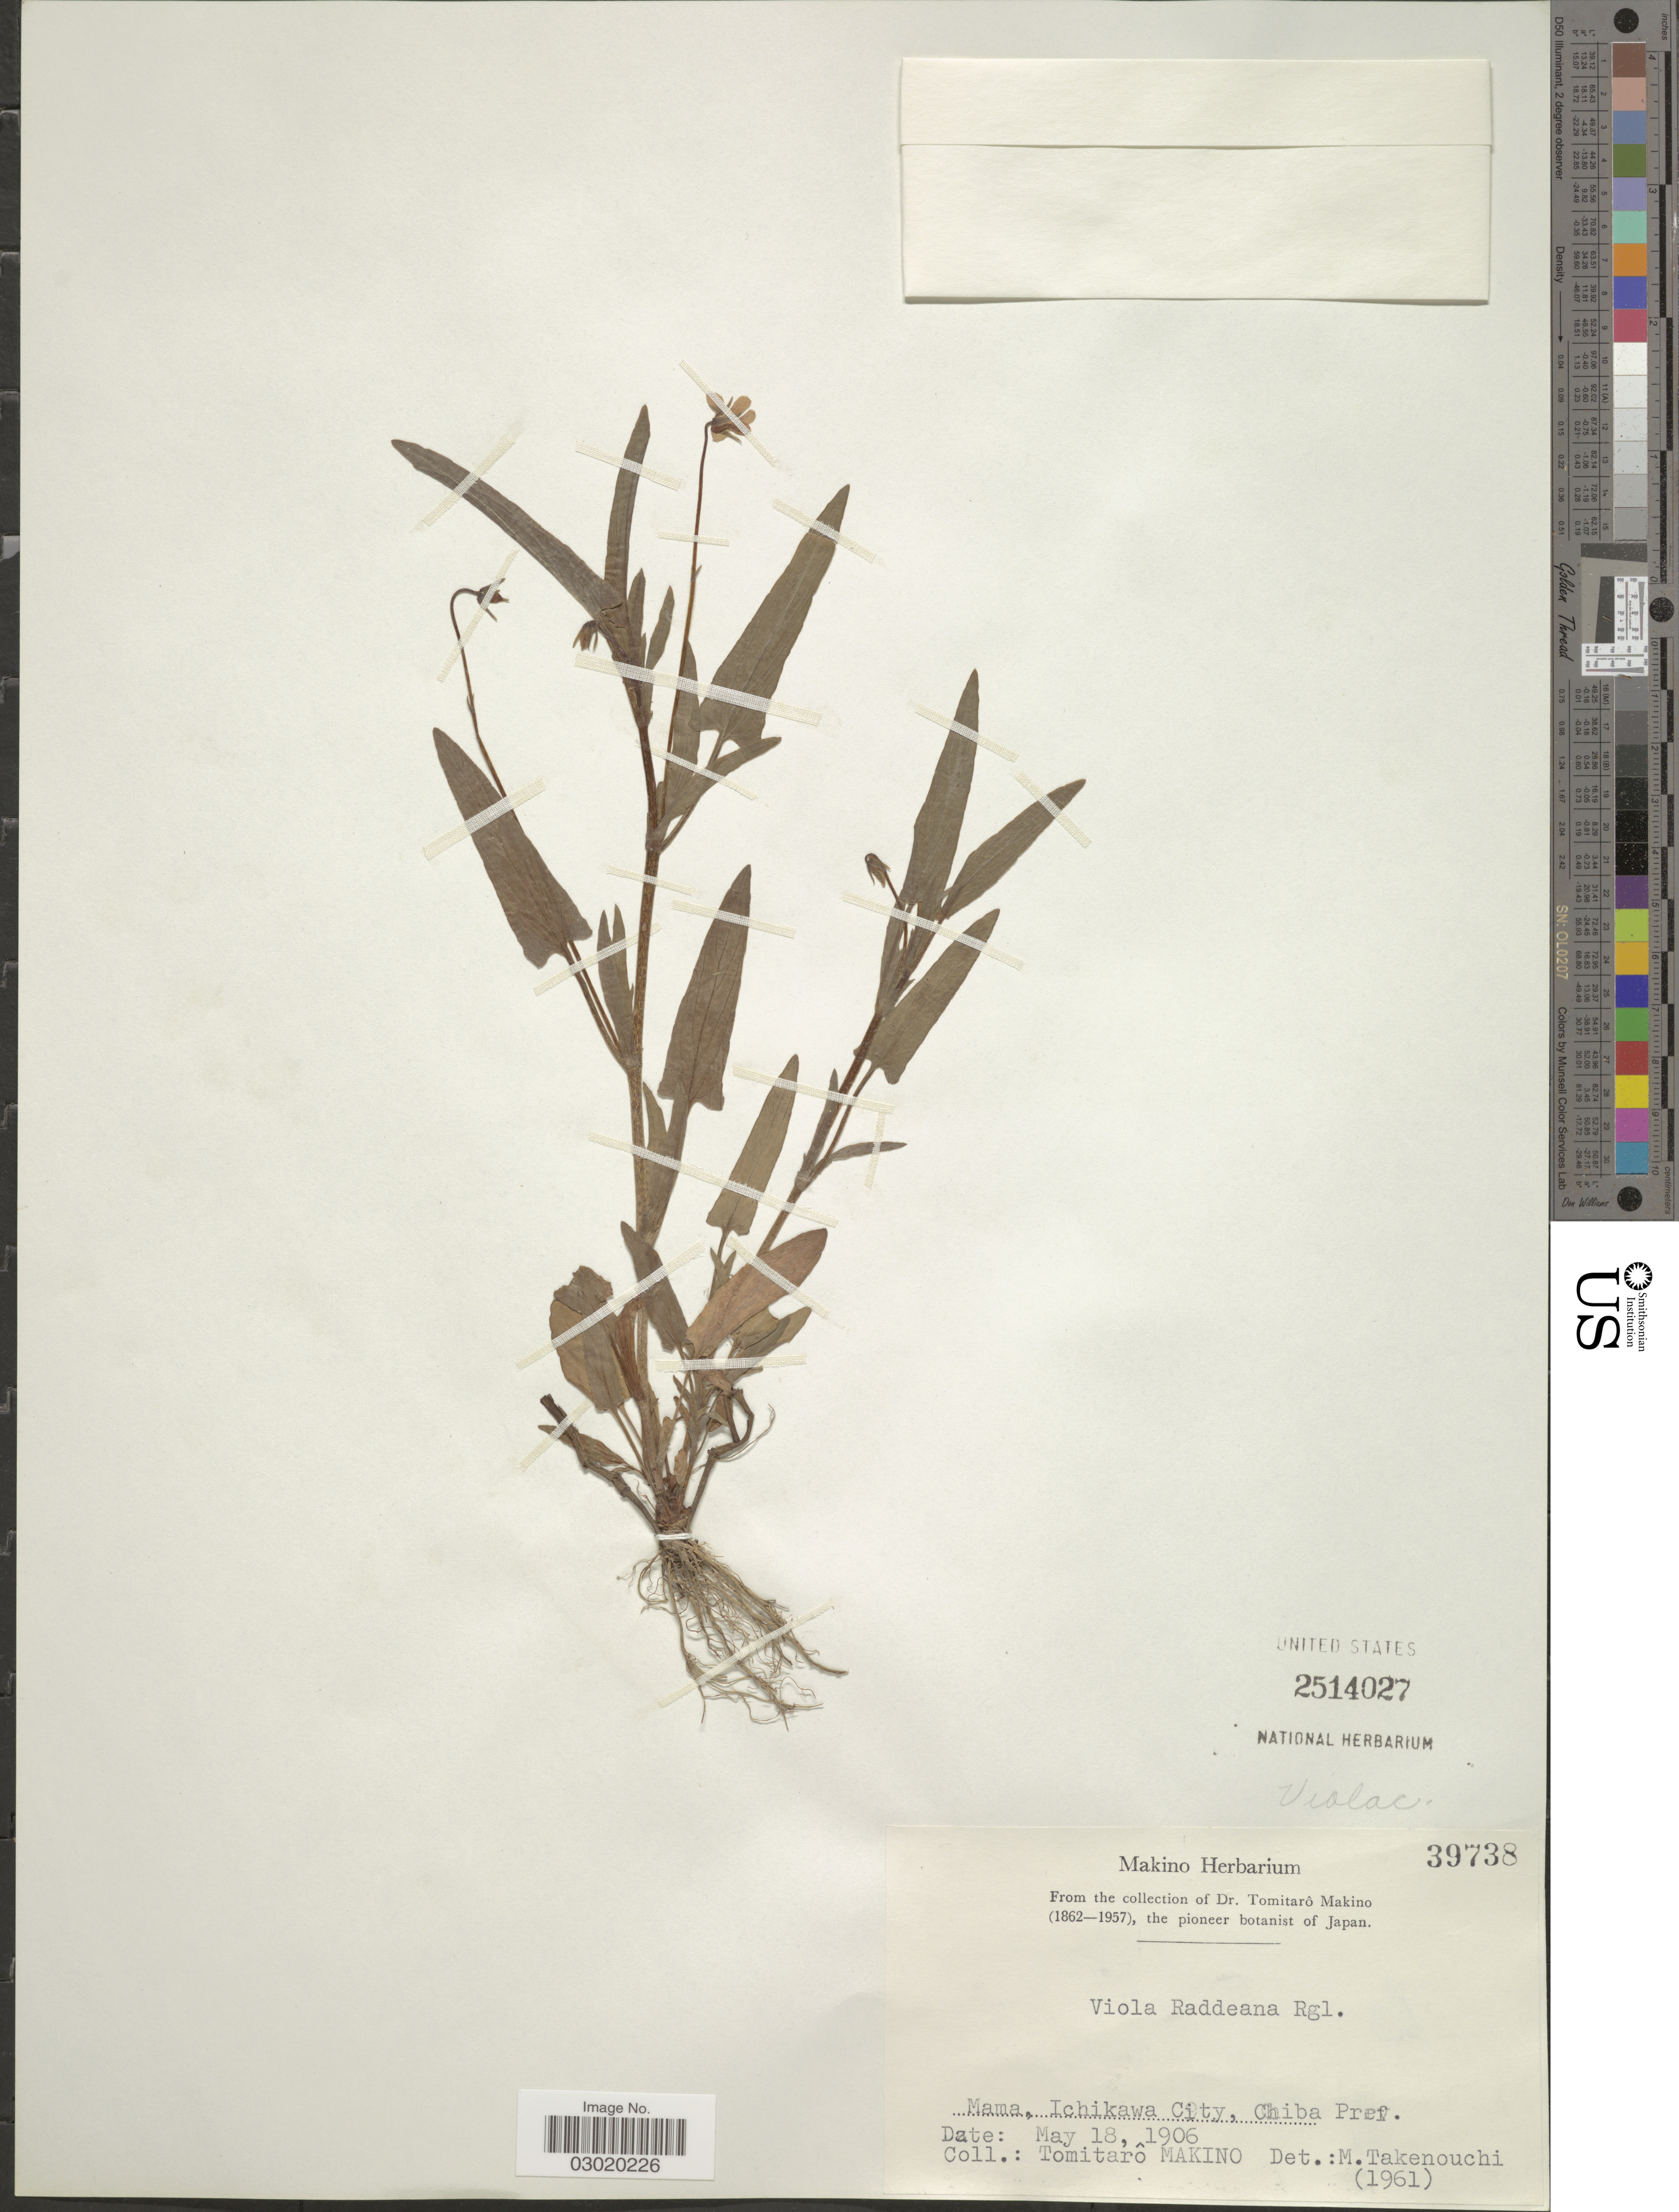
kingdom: Plantae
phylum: Tracheophyta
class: Magnoliopsida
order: Malpighiales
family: Violaceae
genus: Viola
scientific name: Viola raddeana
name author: Regel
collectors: T. Makino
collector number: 39738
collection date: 1906-05-18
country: Japan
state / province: Tiba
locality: Mama, Ichikawa City, Chiba Pref.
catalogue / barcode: US 2514027